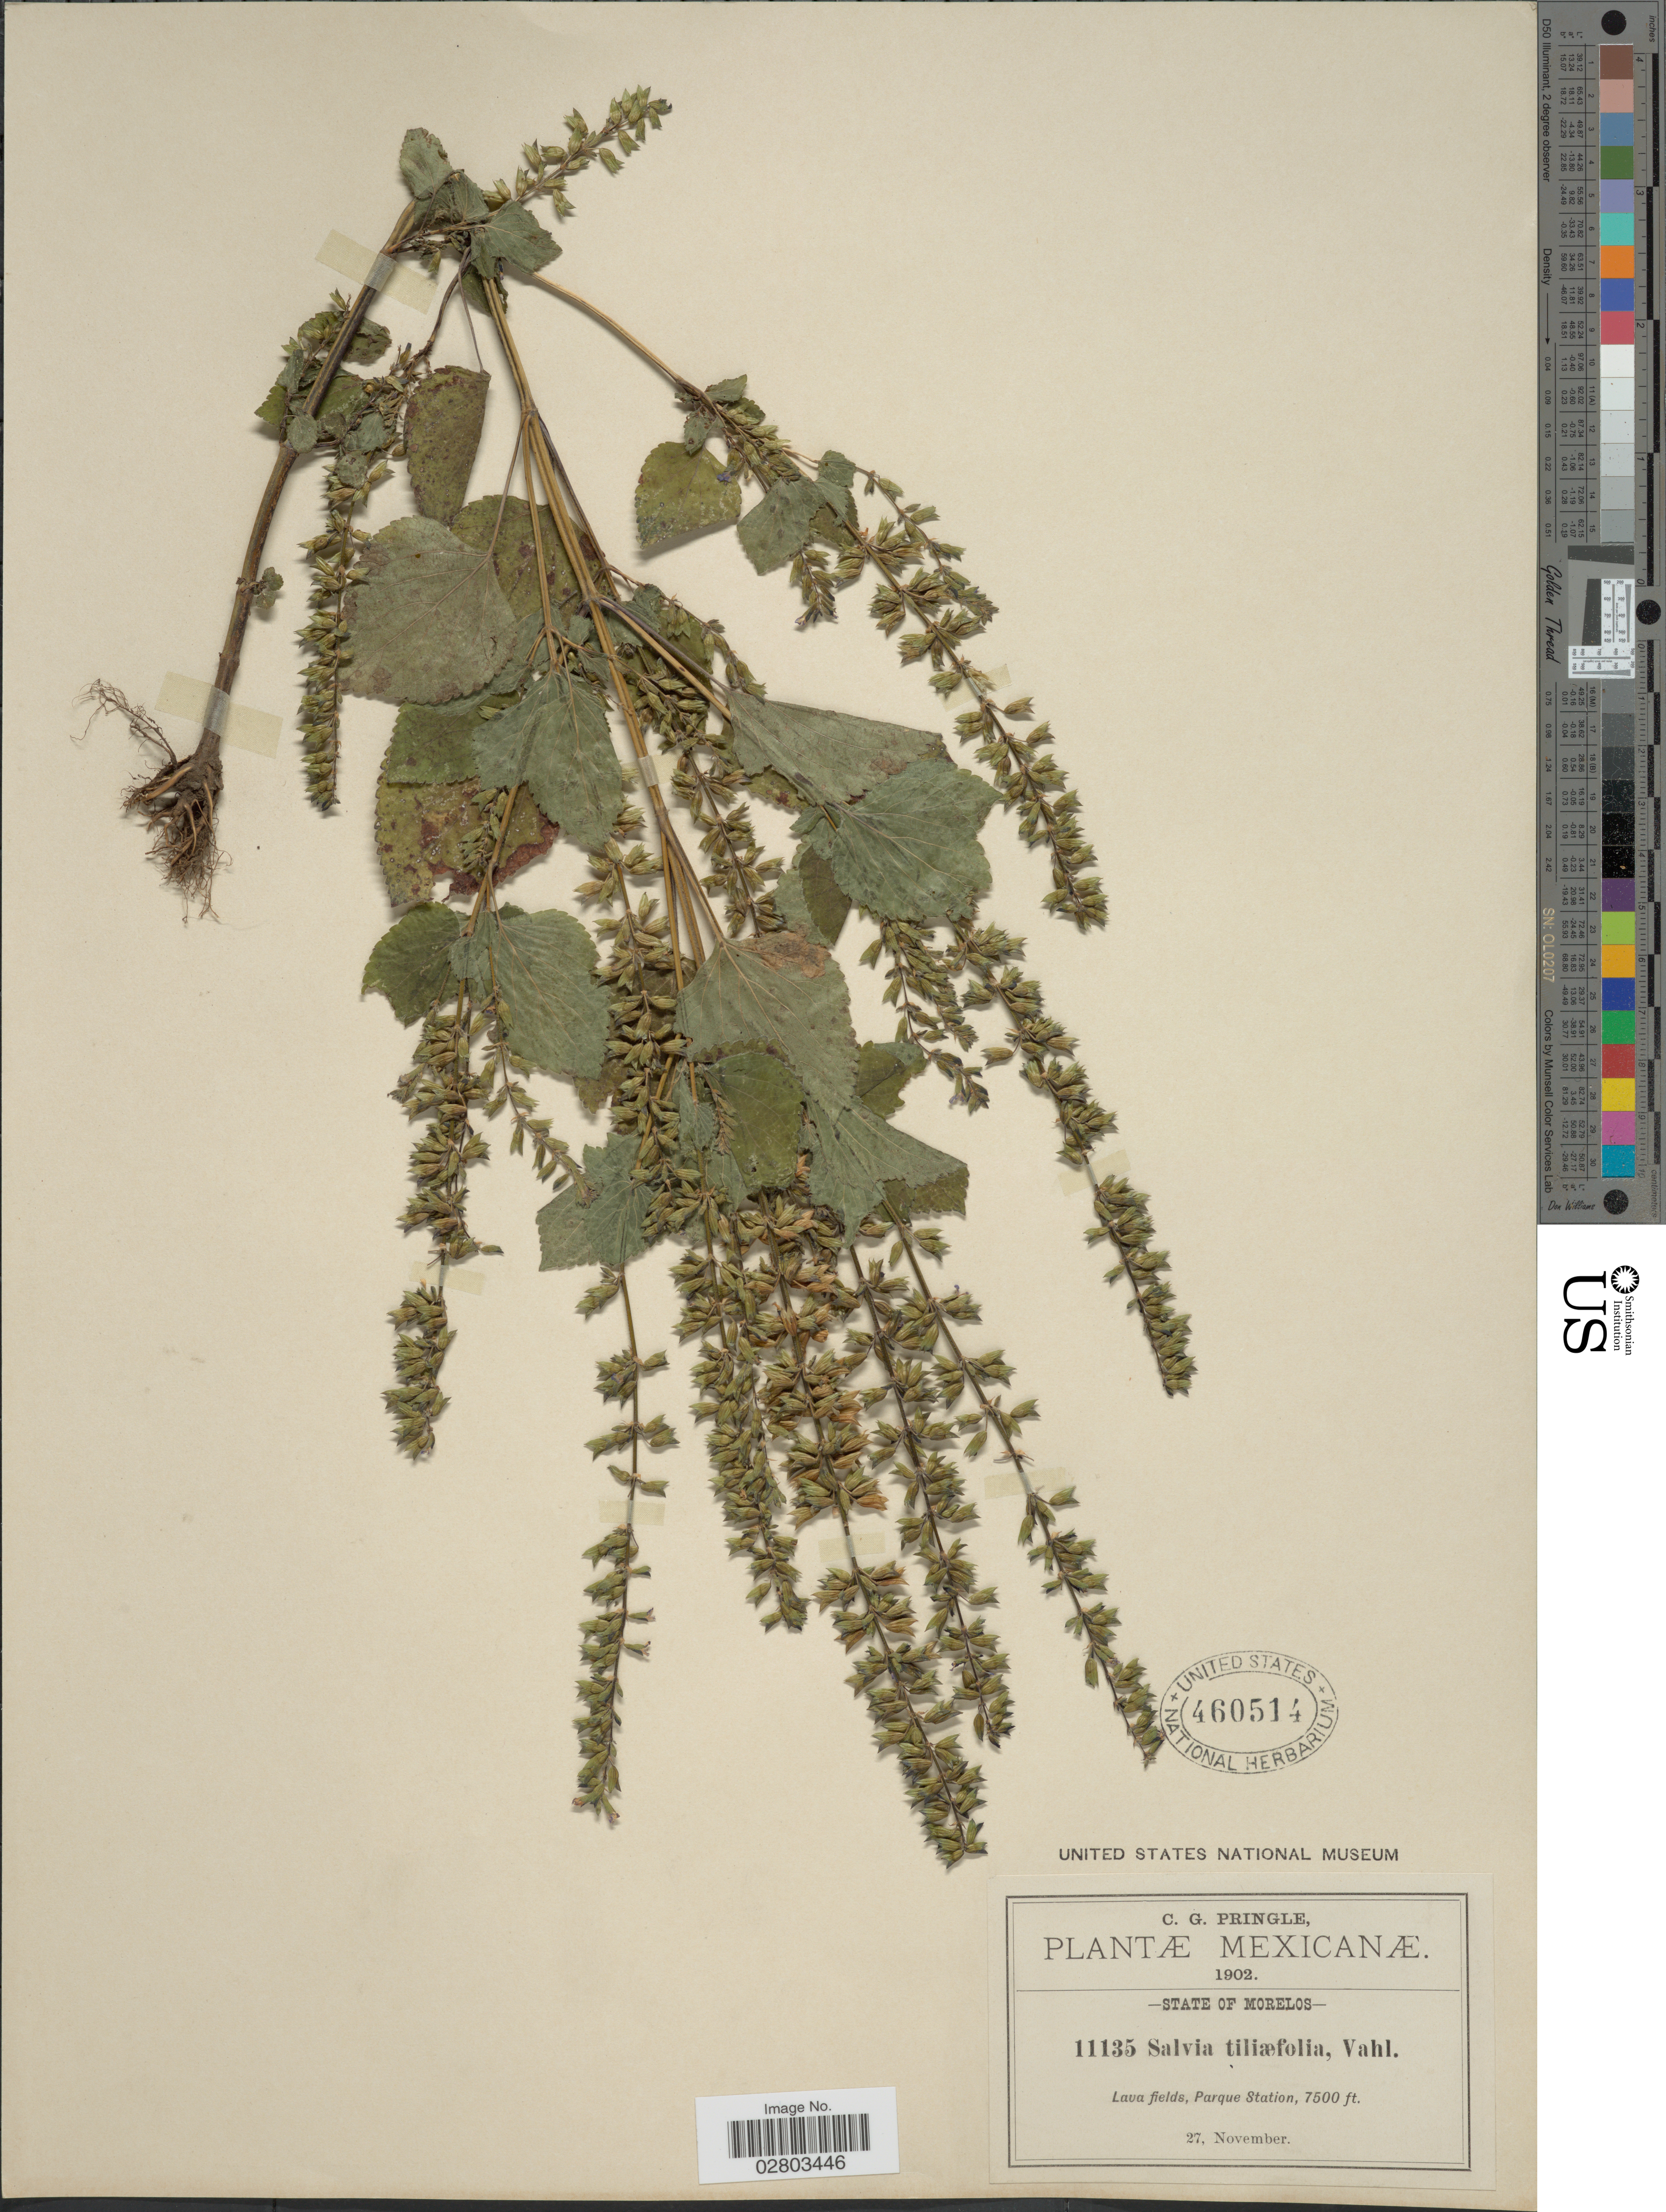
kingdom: Plantae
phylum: Tracheophyta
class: Magnoliopsida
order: Lamiales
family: Lamiaceae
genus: Salvia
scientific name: Salvia tiliifolia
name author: Vahl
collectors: C. G. Pringle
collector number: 11135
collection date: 1902-11-27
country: Mexico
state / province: Morelos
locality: Lava fields, Parque Station.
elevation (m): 2286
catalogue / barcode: US 460514